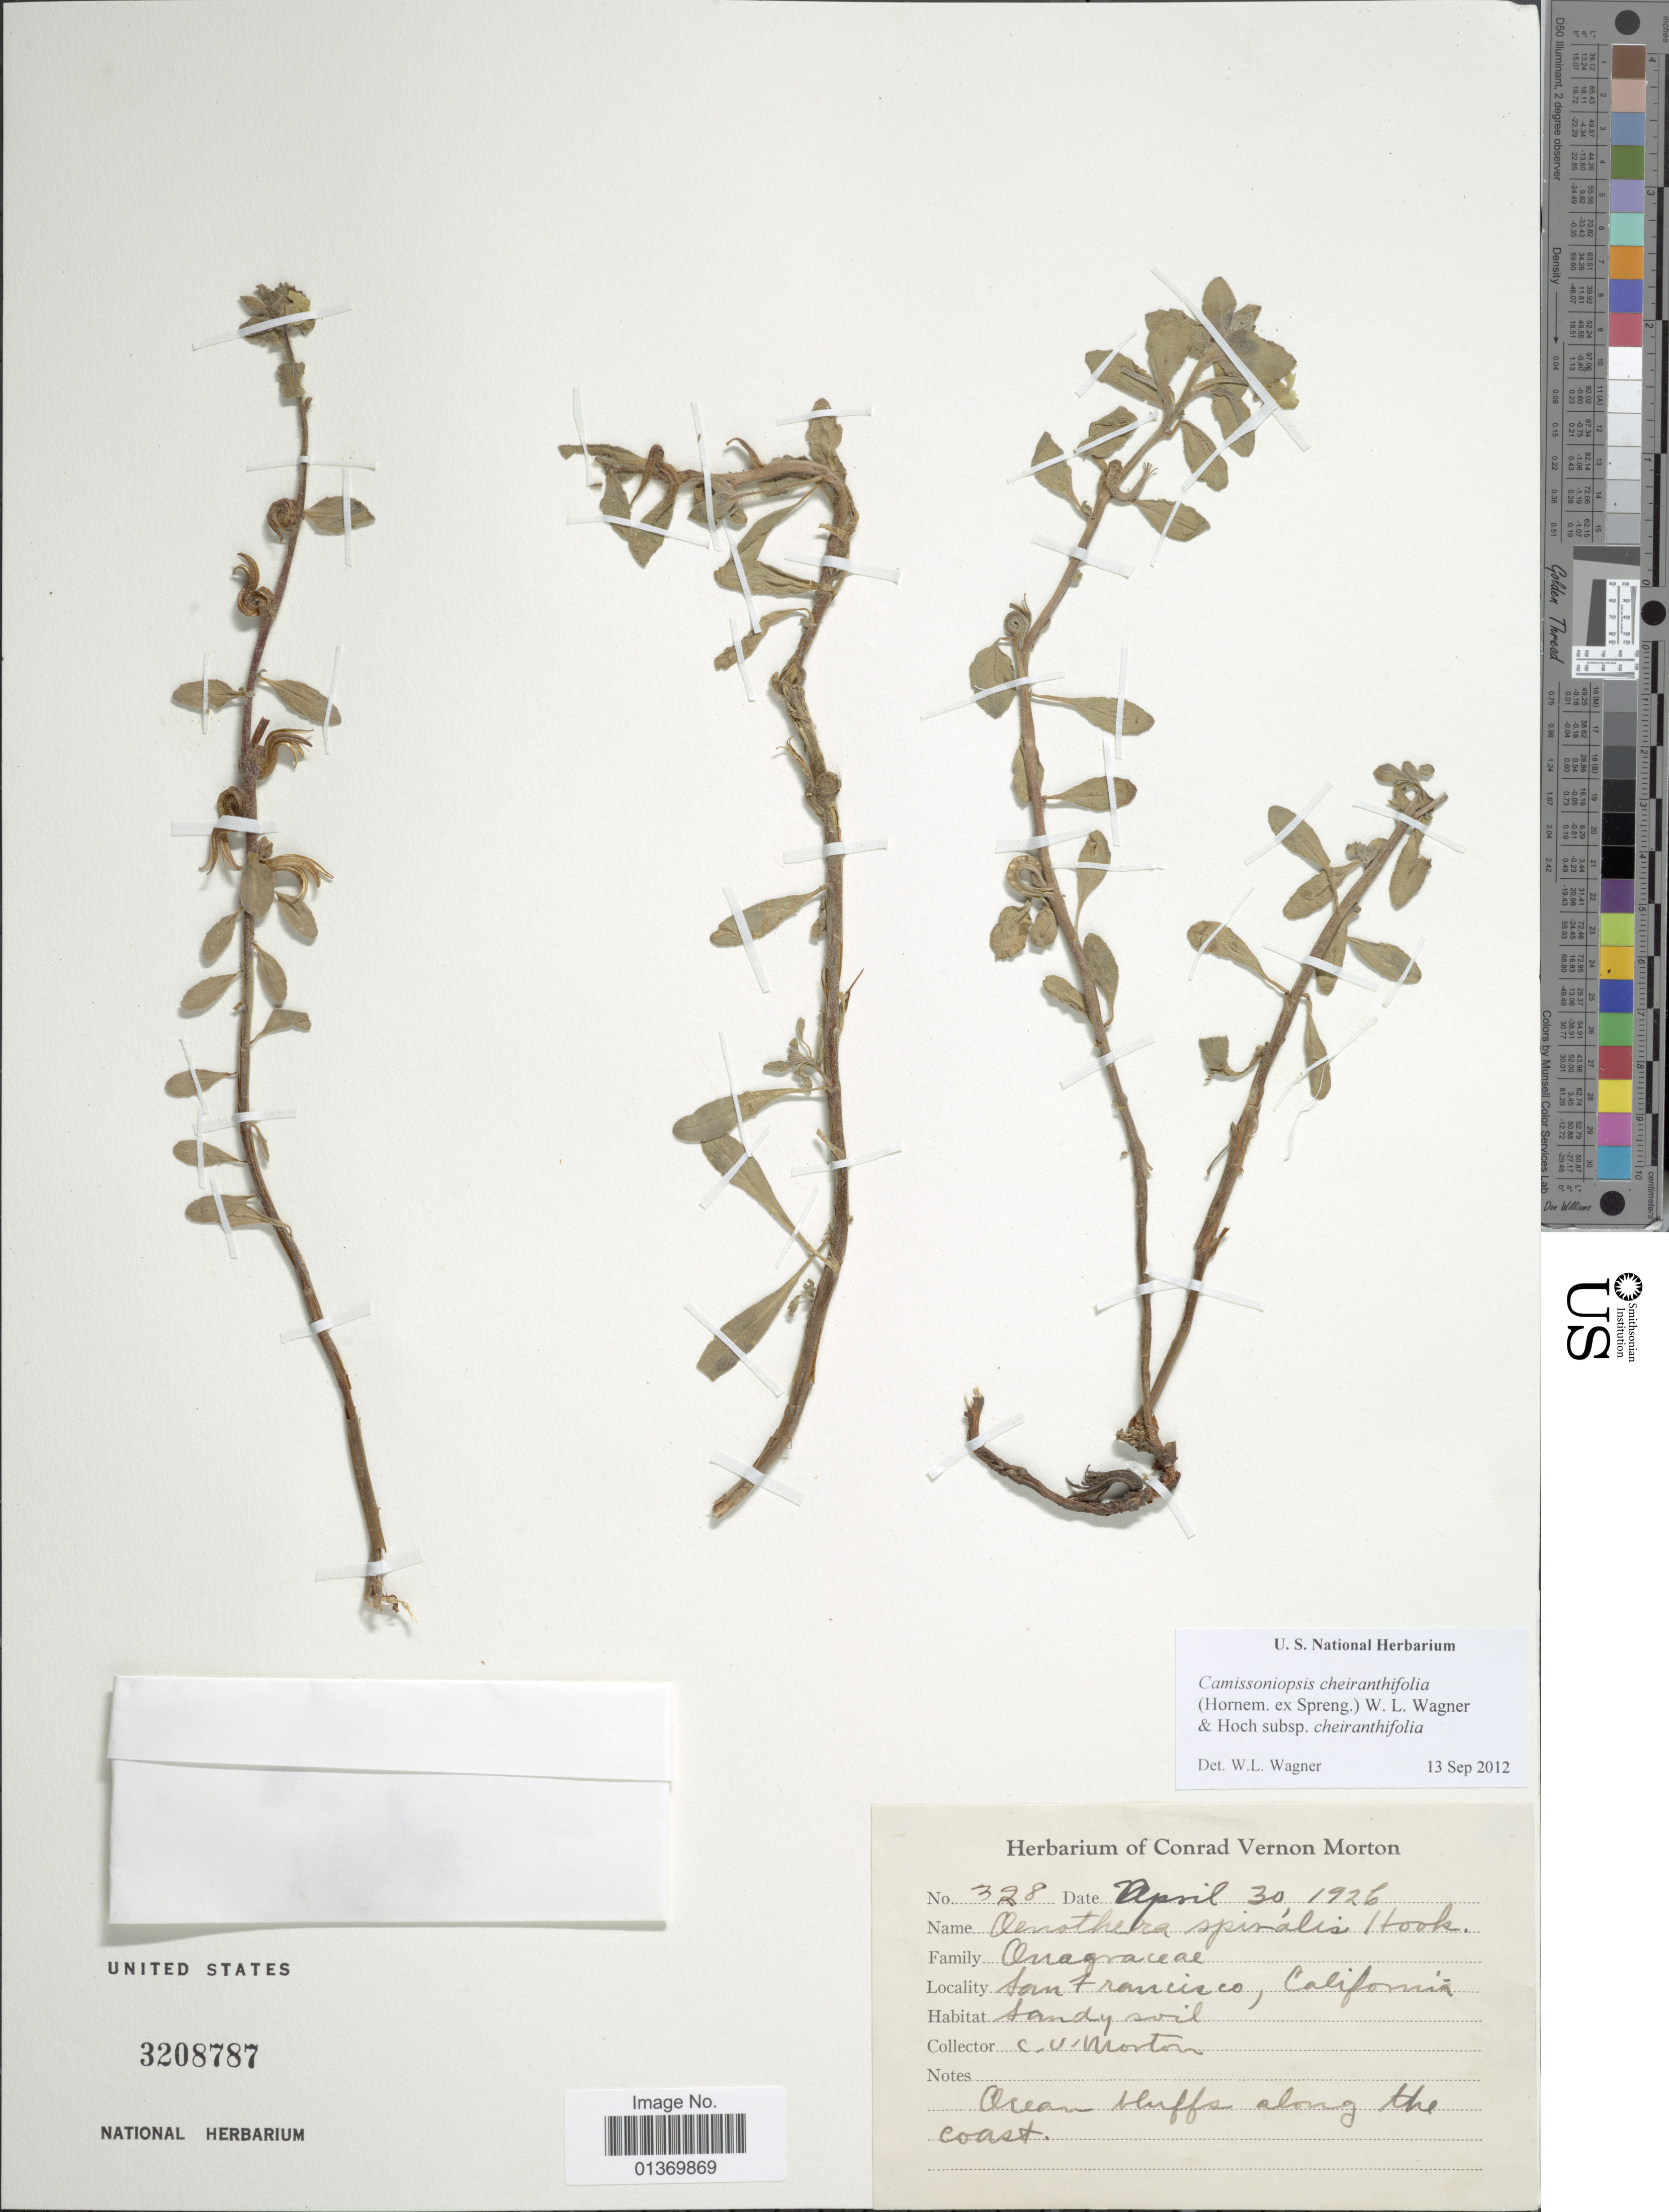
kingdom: Plantae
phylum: Tracheophyta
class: Magnoliopsida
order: Myrtales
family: Onagraceae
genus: Camissoniopsis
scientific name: Camissoniopsis cheiranthifolia subsp. cheiranthifolia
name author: (Hornem. ex Spreng.) W.L. Wagner & Hoch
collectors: C. V. Morton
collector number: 328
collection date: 1926-04-30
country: United States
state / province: California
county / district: San Francisco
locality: San Francisco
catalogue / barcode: US 3208787